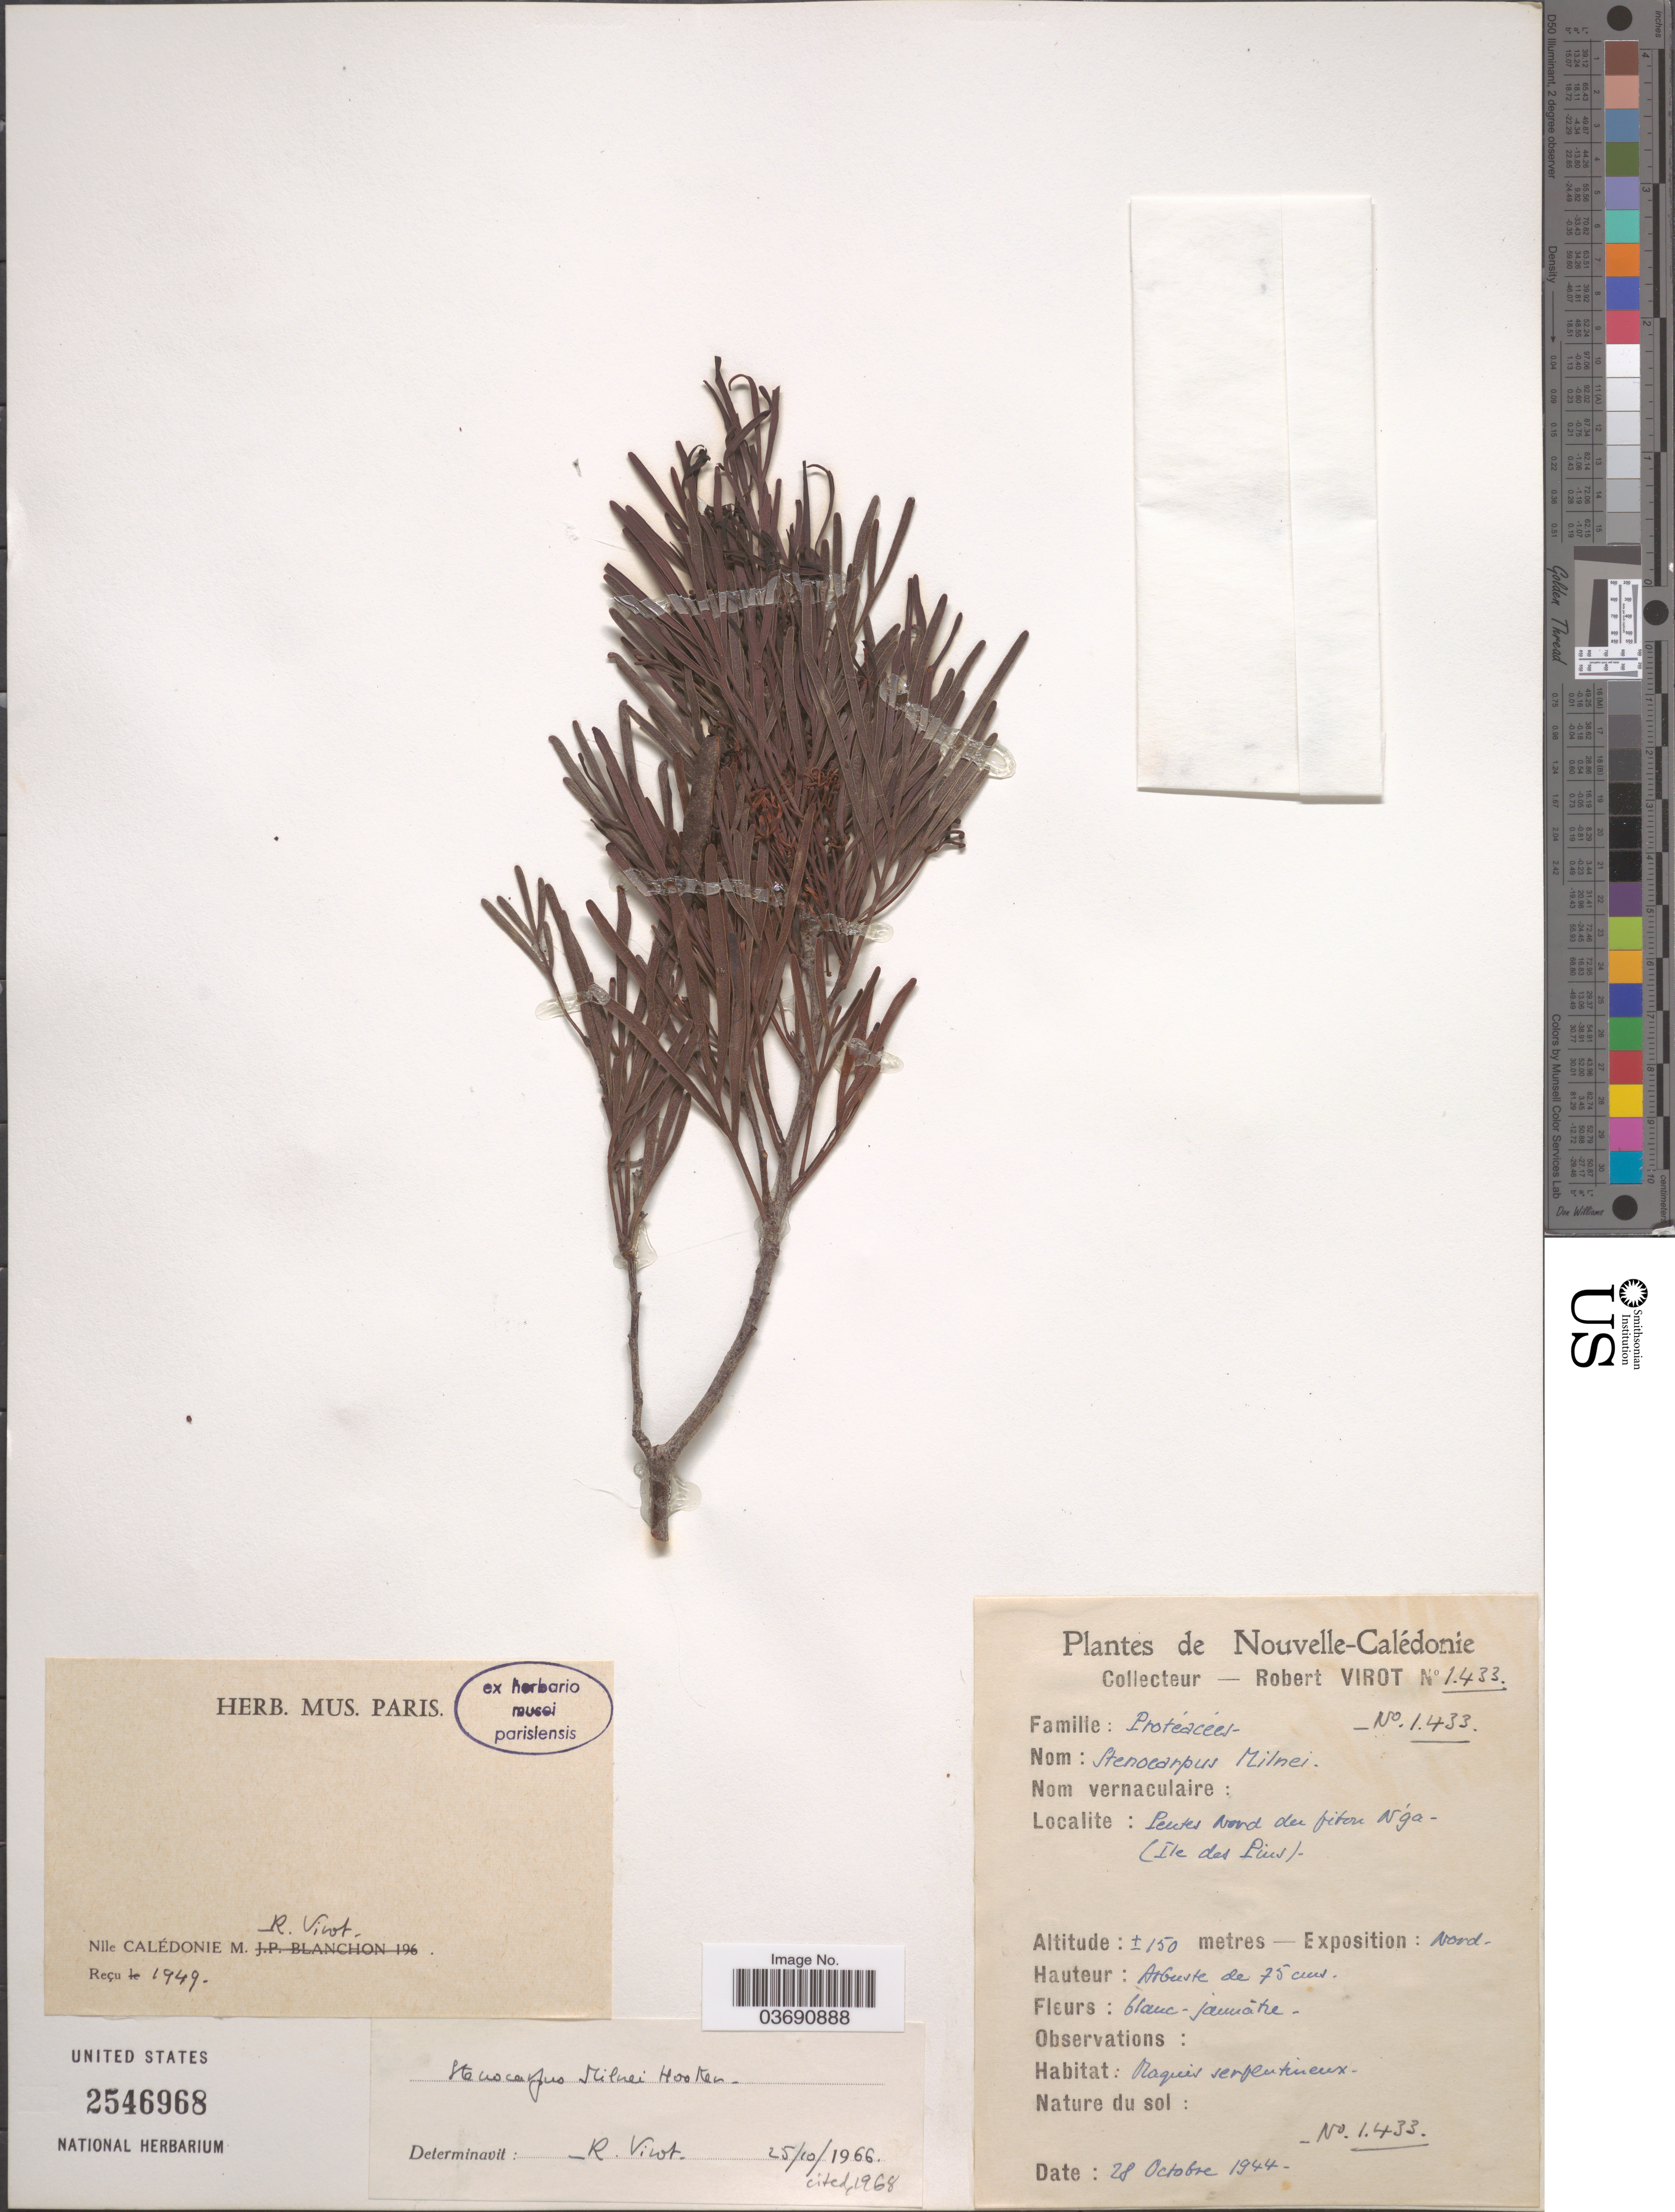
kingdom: Plantae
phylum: Tracheophyta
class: Magnoliopsida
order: Proteales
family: Proteaceae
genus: Stenocarpus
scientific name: Stenocarpus milnei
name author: Hook.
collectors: R. Virot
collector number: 1433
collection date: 1944-10-28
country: New Caledonia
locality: Nouvelle-Calédonie. Pentes Nord du fitere N'ga (Ile des Pius). Exposition: Nord.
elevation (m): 150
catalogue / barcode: US 2546968